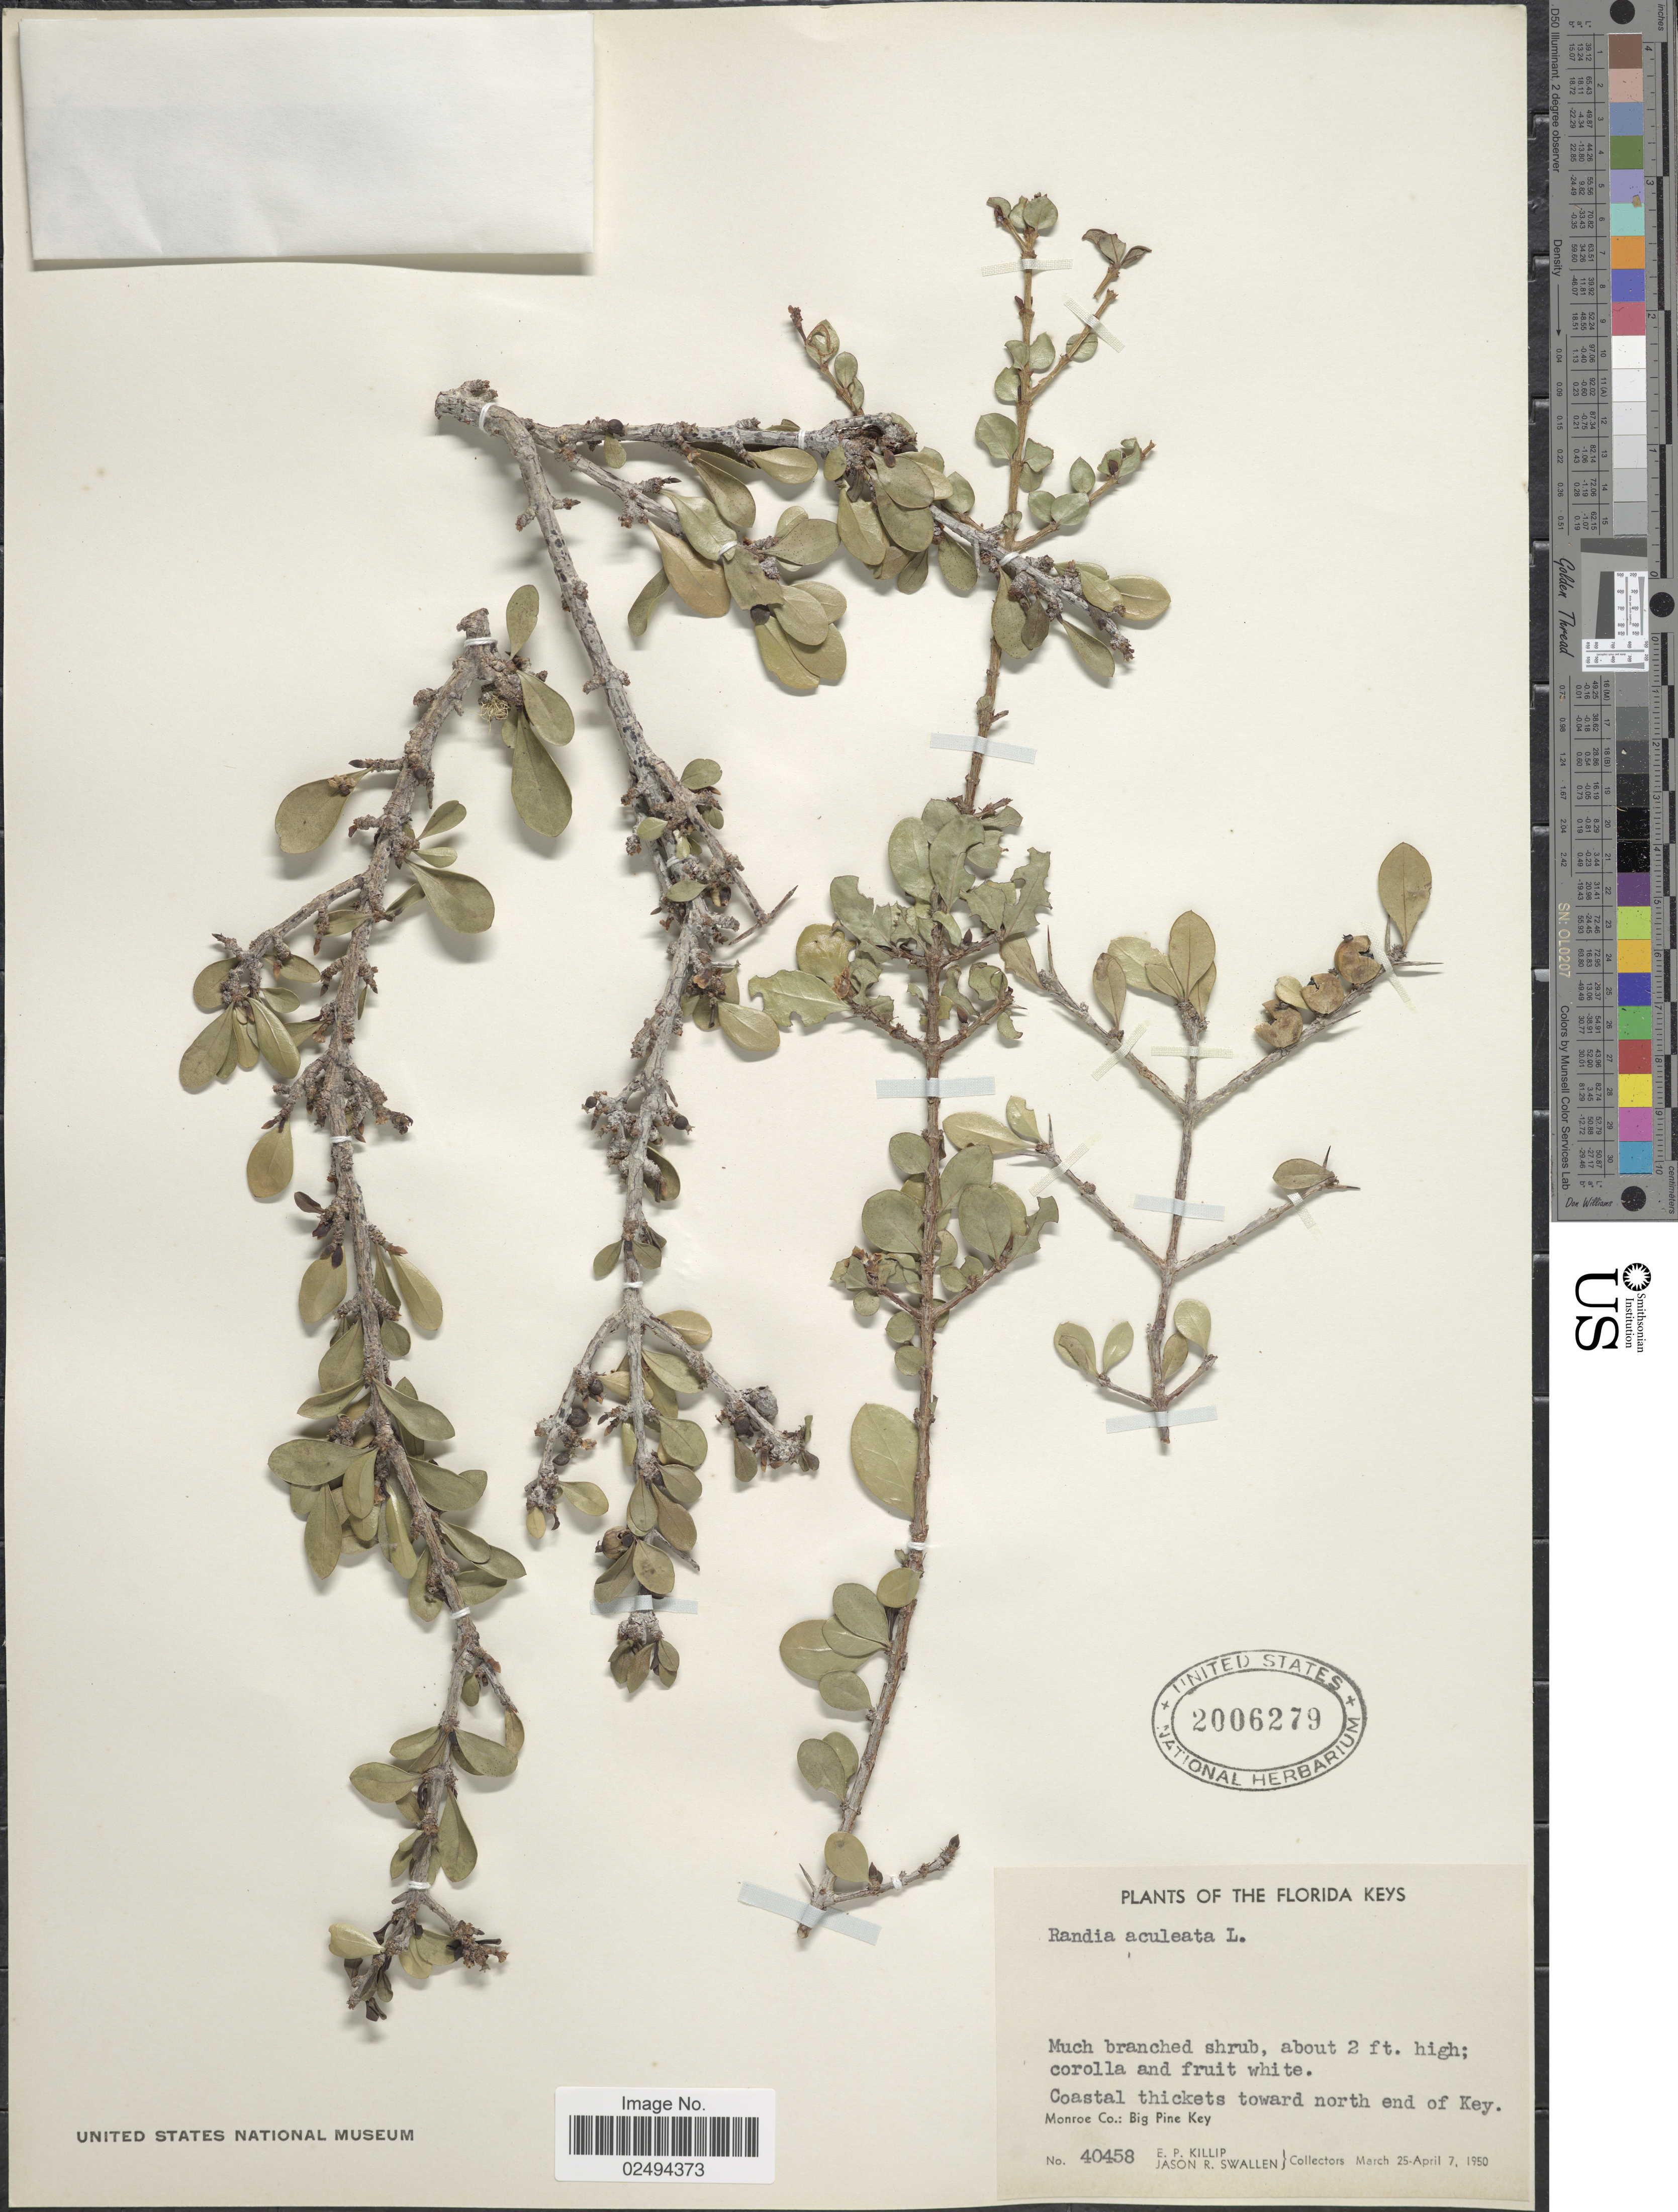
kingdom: Plantae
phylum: Tracheophyta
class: Magnoliopsida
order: Gentianales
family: Rubiaceae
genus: Randia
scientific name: Randia aculeata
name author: L.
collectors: E. P. Killip & J. R. Swallen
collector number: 40458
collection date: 1950-03-25/1950-04-07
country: United States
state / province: Florida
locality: The Florida Keys, Coastal thickets toward north end of key. Monroe Co: Big Pine Key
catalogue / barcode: US 2006279